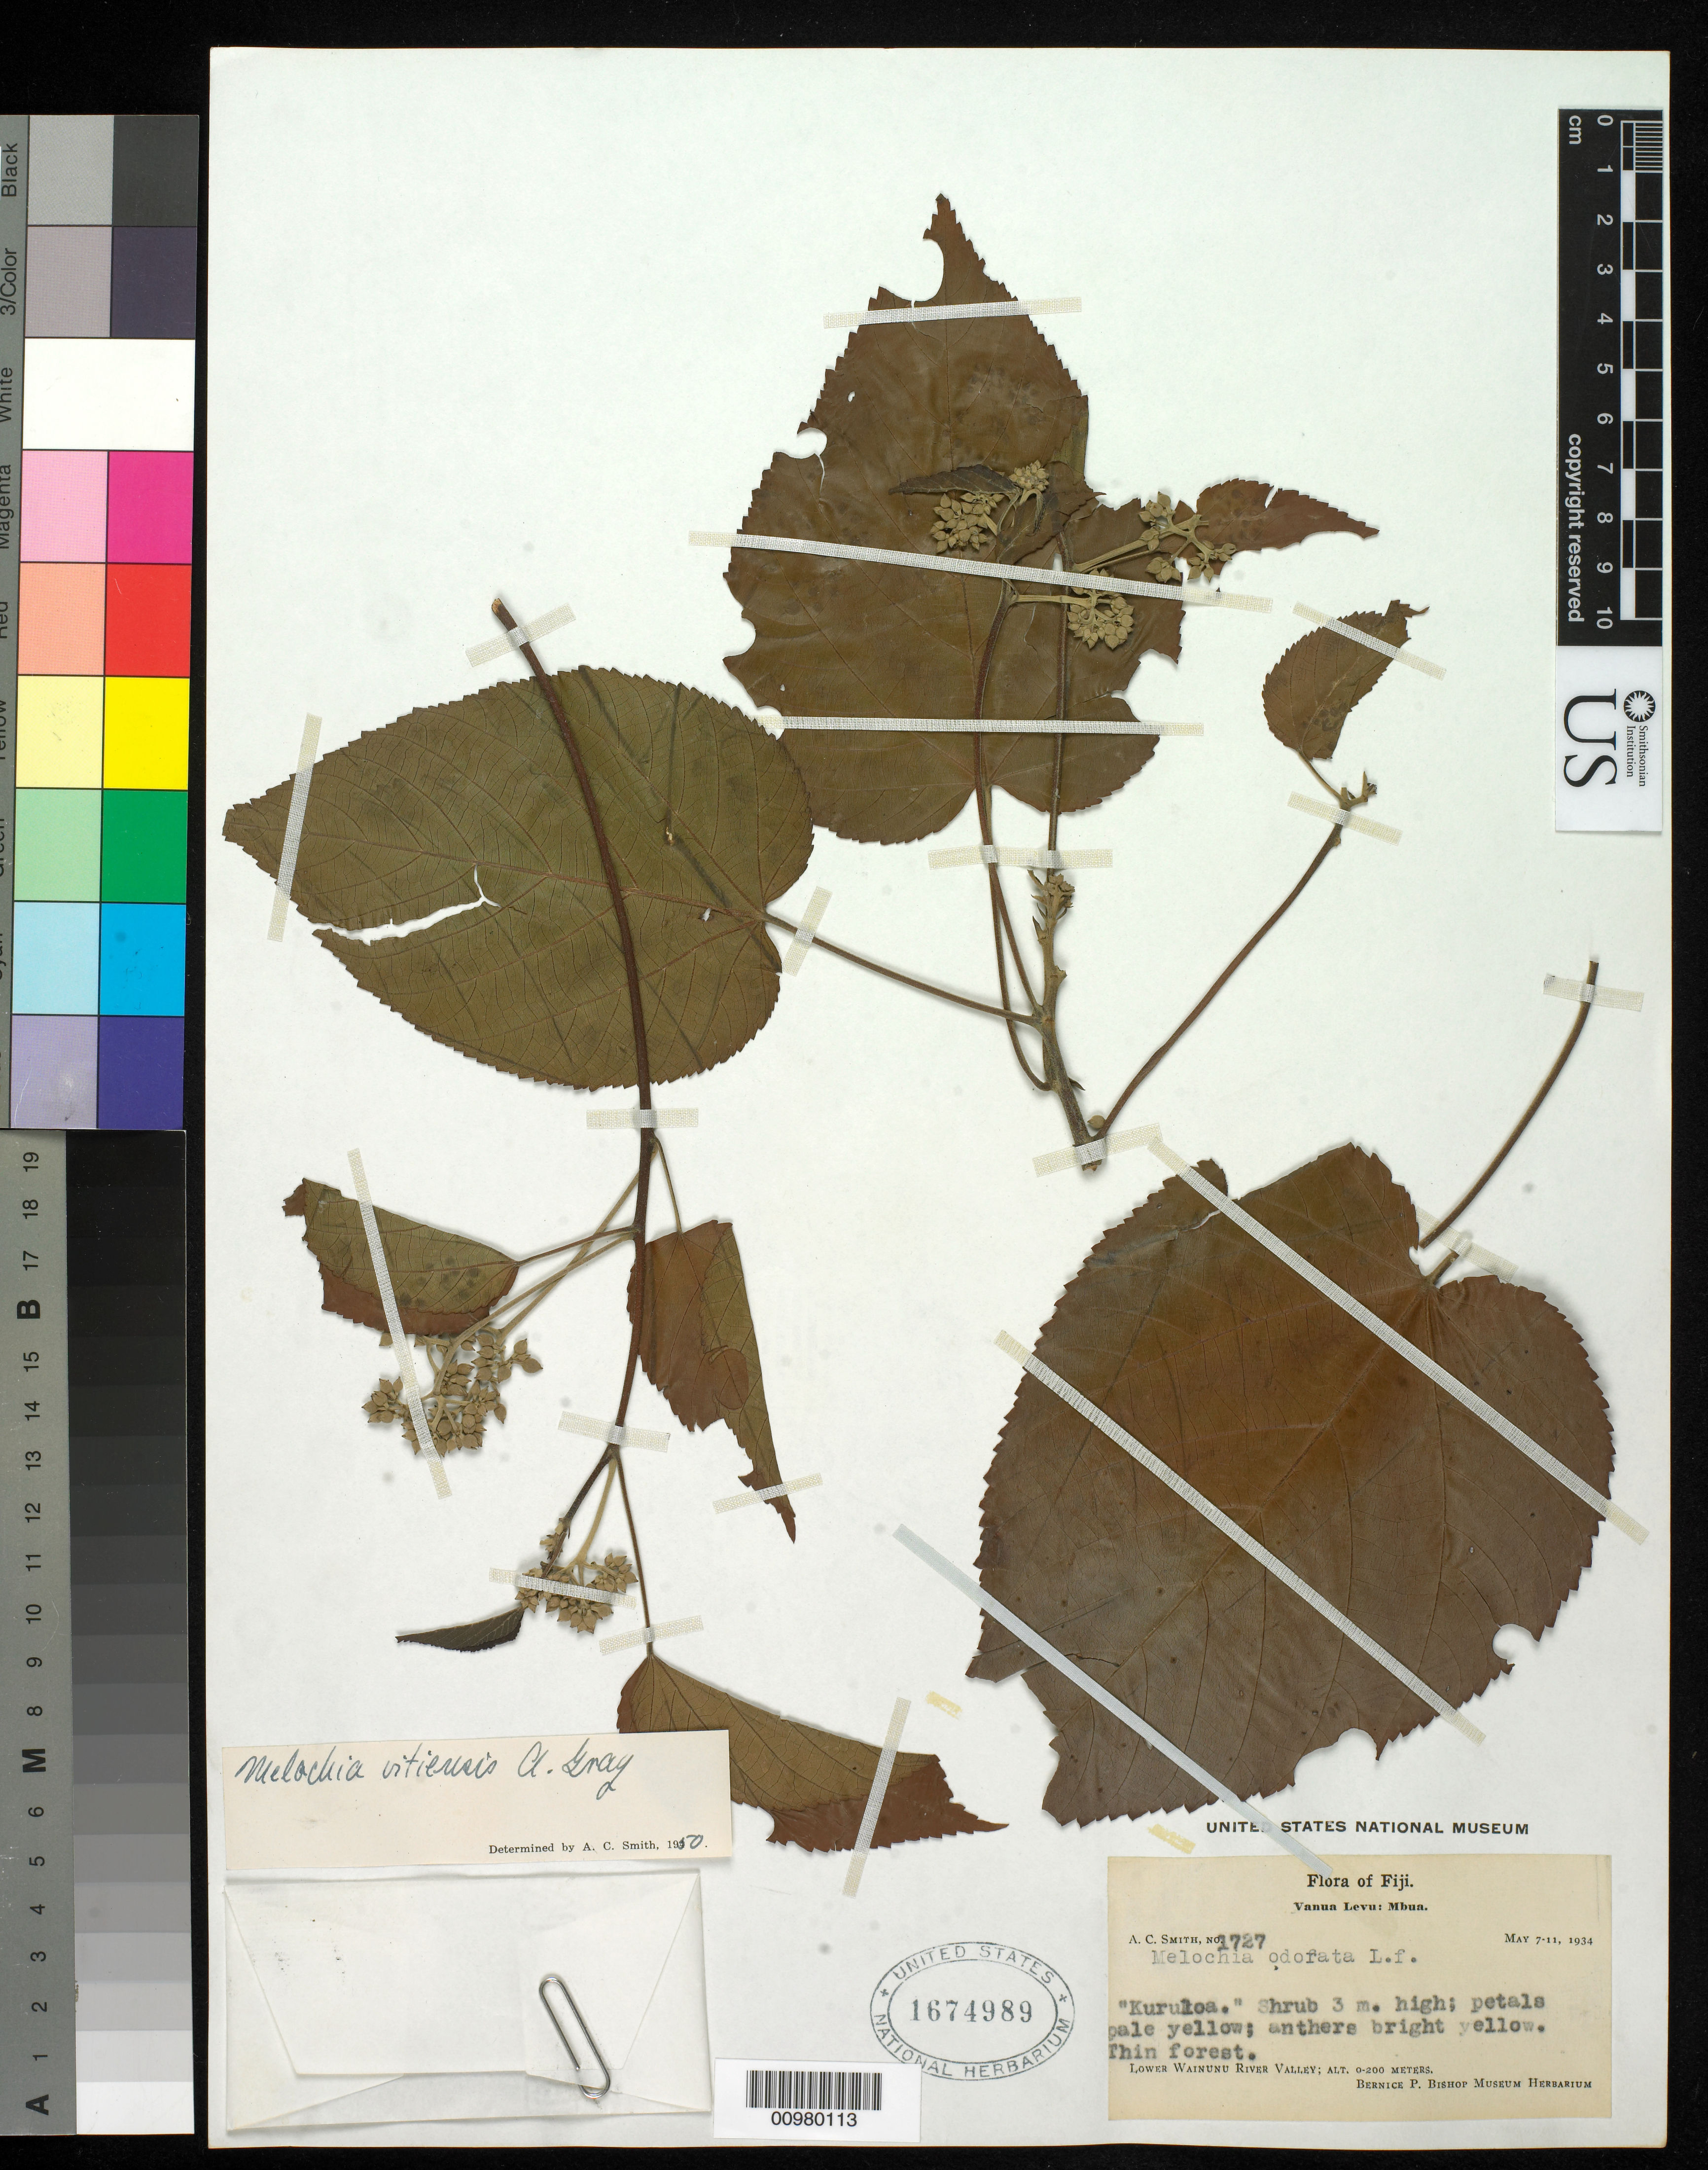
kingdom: Plantae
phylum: Tracheophyta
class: Magnoliopsida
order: Malvales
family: Malvaceae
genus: Melochia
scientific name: Melochia vitiensis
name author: A. Gray in Wilkes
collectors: C. A. Smith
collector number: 1727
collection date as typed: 07 May 1934 to 11 May 1934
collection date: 1934-05-07/1934-05-11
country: Fiji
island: Vanua Levu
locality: Mbua, Lower Wainunu River Valley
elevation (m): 0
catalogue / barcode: US 1674989